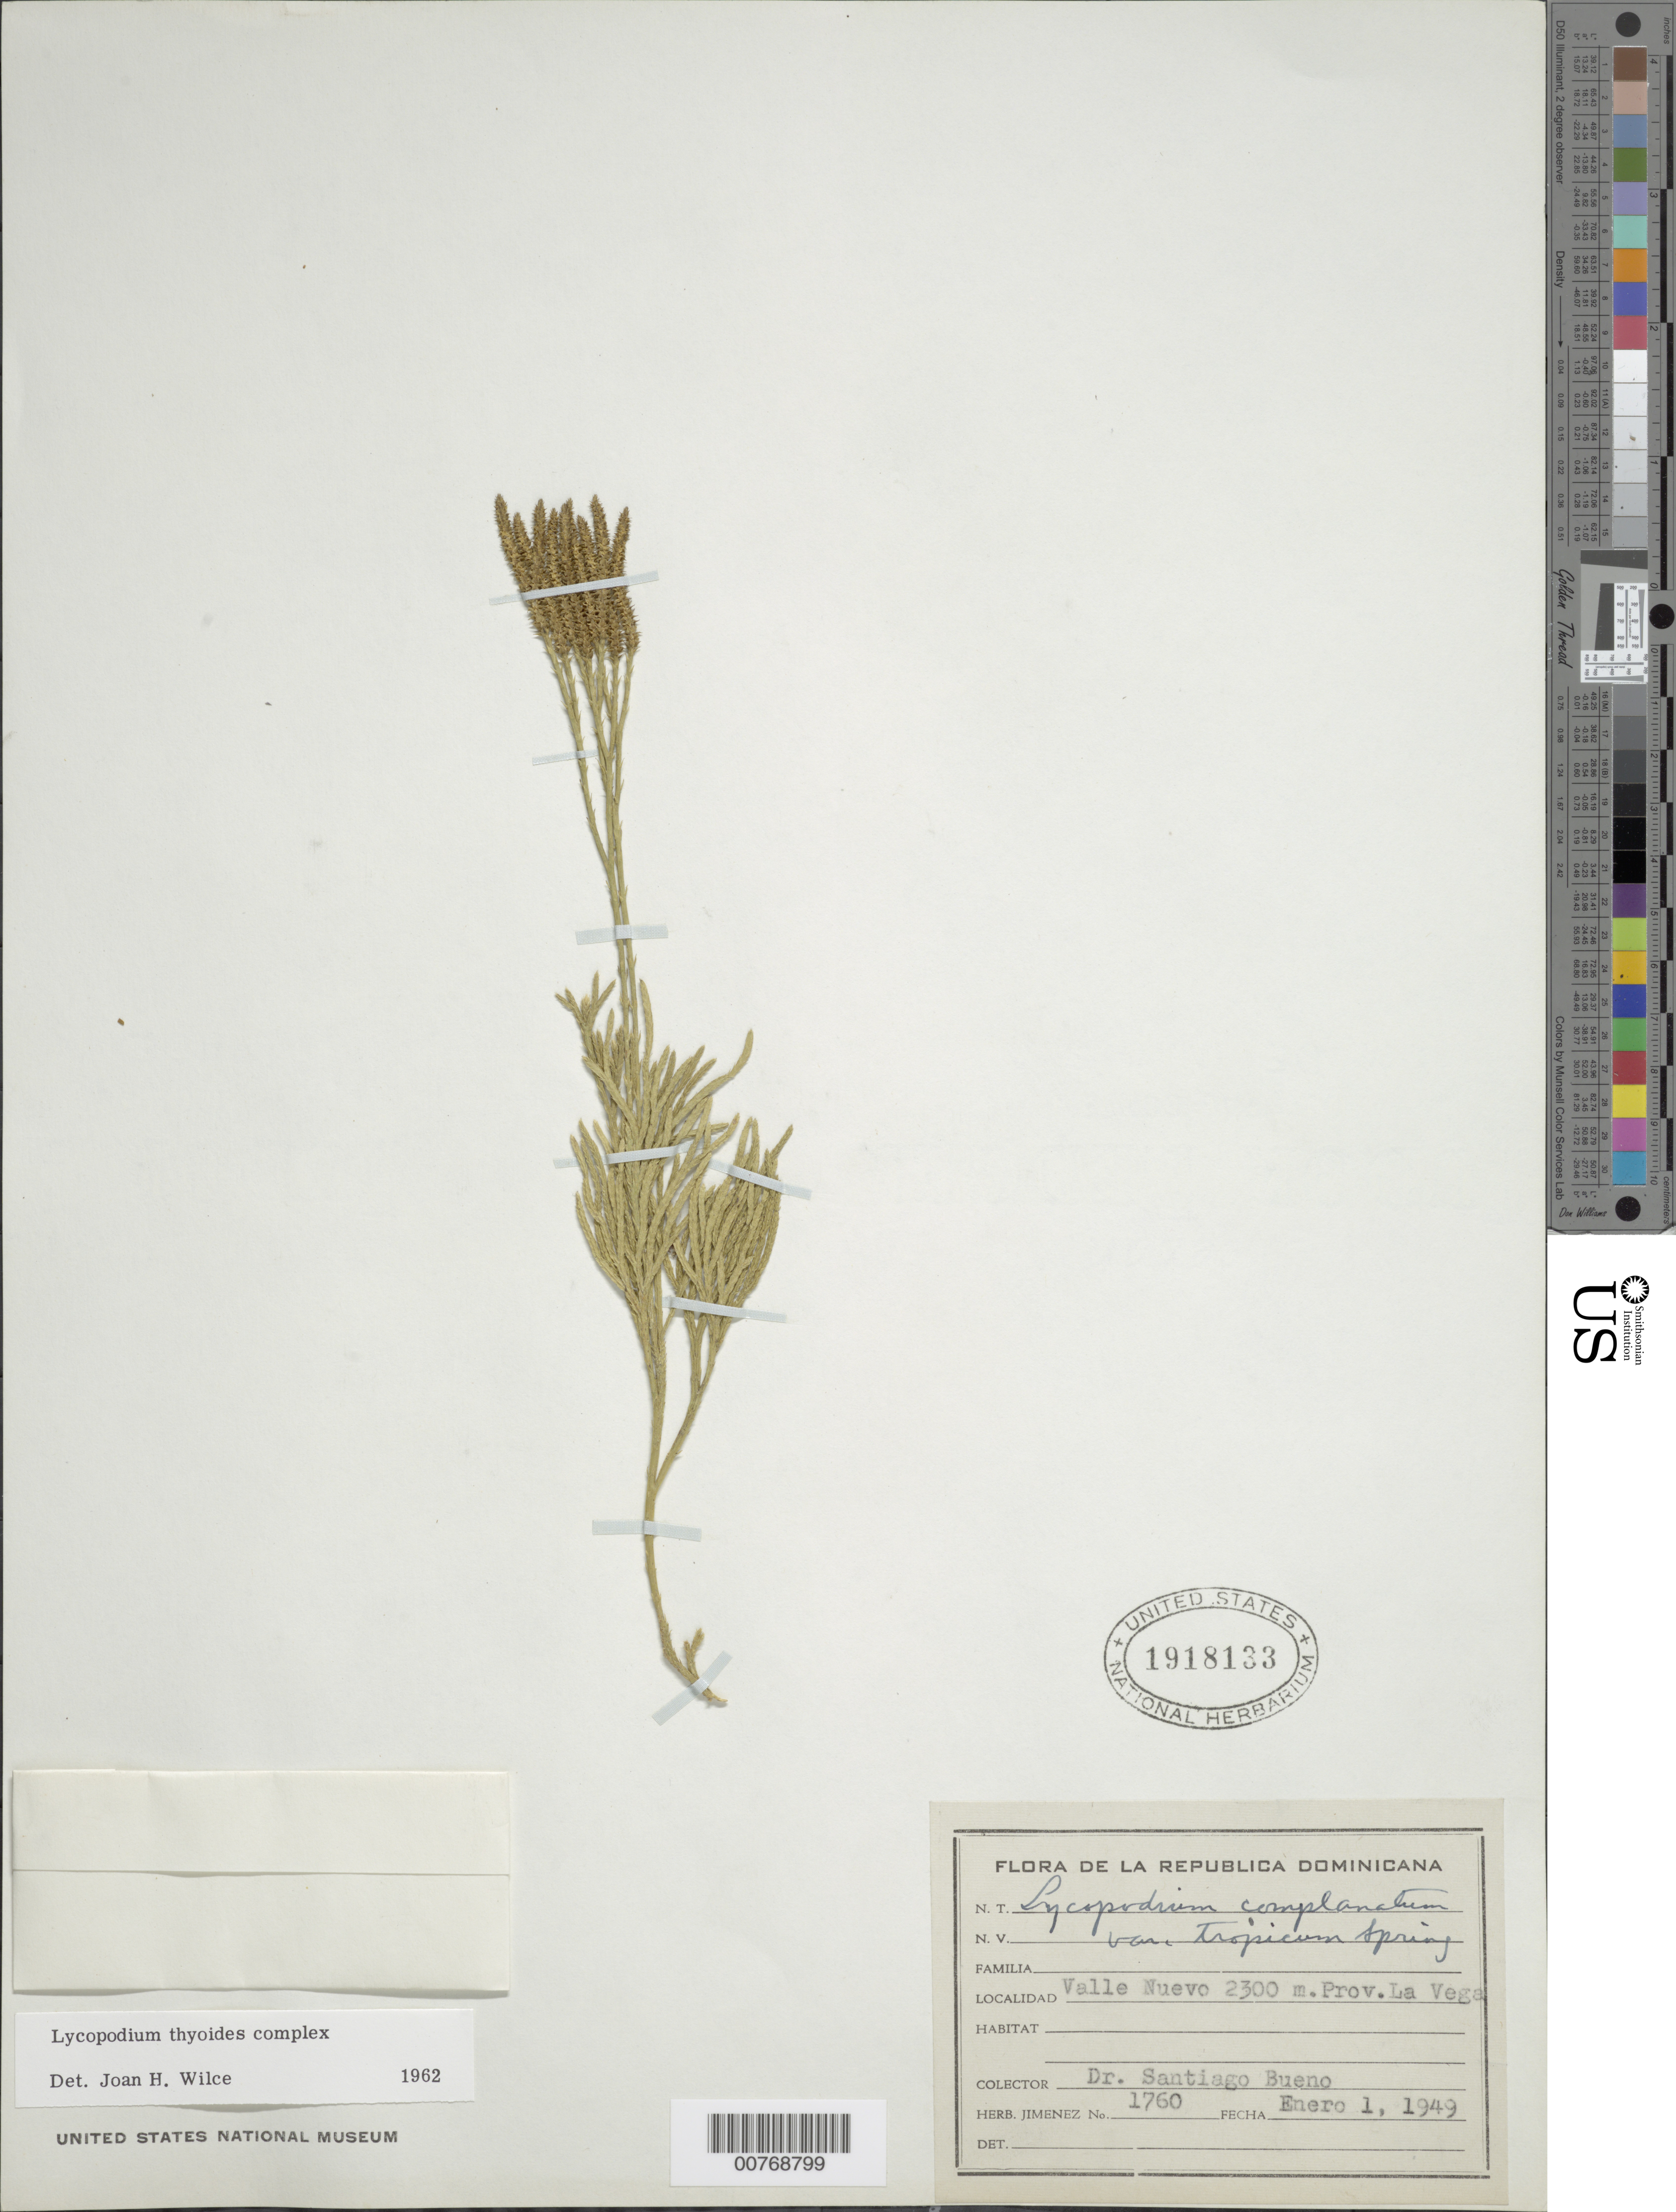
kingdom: Plantae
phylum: Tracheophyta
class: Lycopodiopsida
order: Lycopodiales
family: Lycopodiaceae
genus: Diphasiastrum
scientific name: Diphasiastrum thyoides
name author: (Humb. & Bonpl. ex Willd.) Holub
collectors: S. Bueno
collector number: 1760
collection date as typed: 01 Jan 1949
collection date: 1949-01-01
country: Dominican Republic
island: Hispaniola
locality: Valle Nuevo, Provincia La Vega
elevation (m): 2300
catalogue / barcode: US 1918133